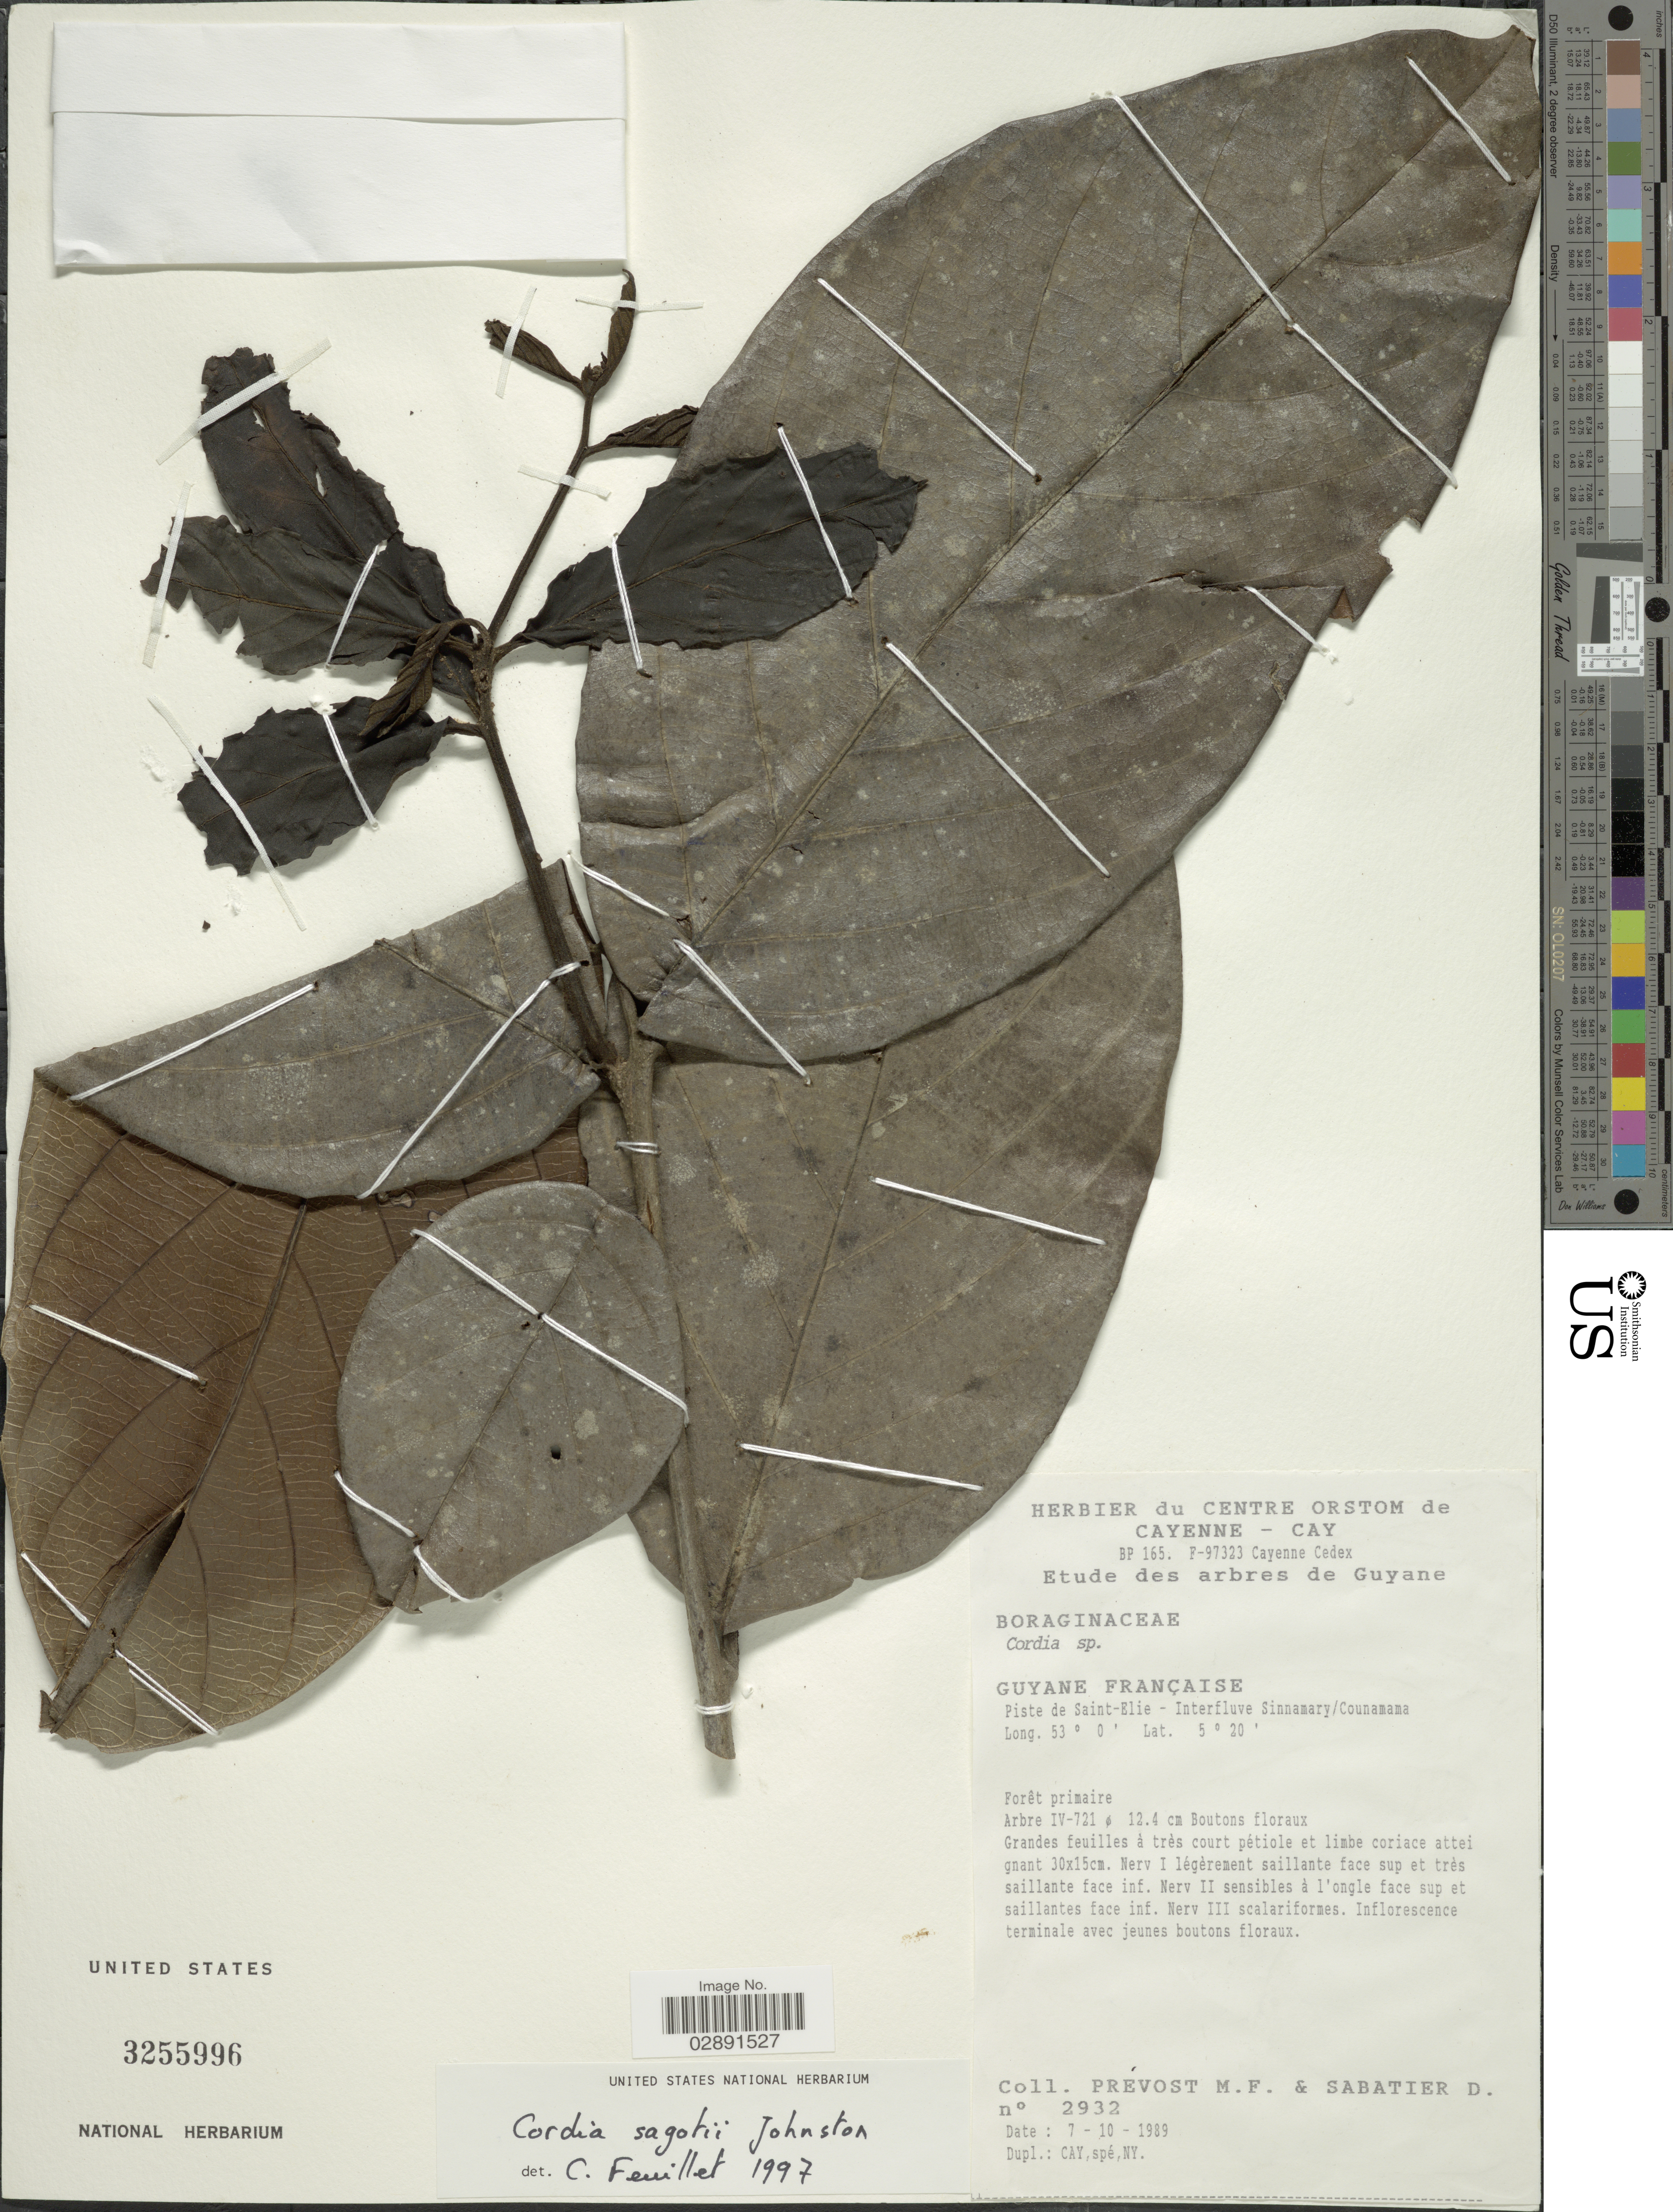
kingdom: Plantae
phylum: Tracheophyta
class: Magnoliopsida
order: Boraginales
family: Cordiaceae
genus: Cordia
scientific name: Cordia sagotii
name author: I.M. Johnst.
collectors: M. Prévost & D. Sabatier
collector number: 2932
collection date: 1989-10-07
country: French Guiana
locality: Guyane Française. Piste de Saint-Elie - Interfluve Sinnamary/ Counamama.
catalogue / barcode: US 3255996